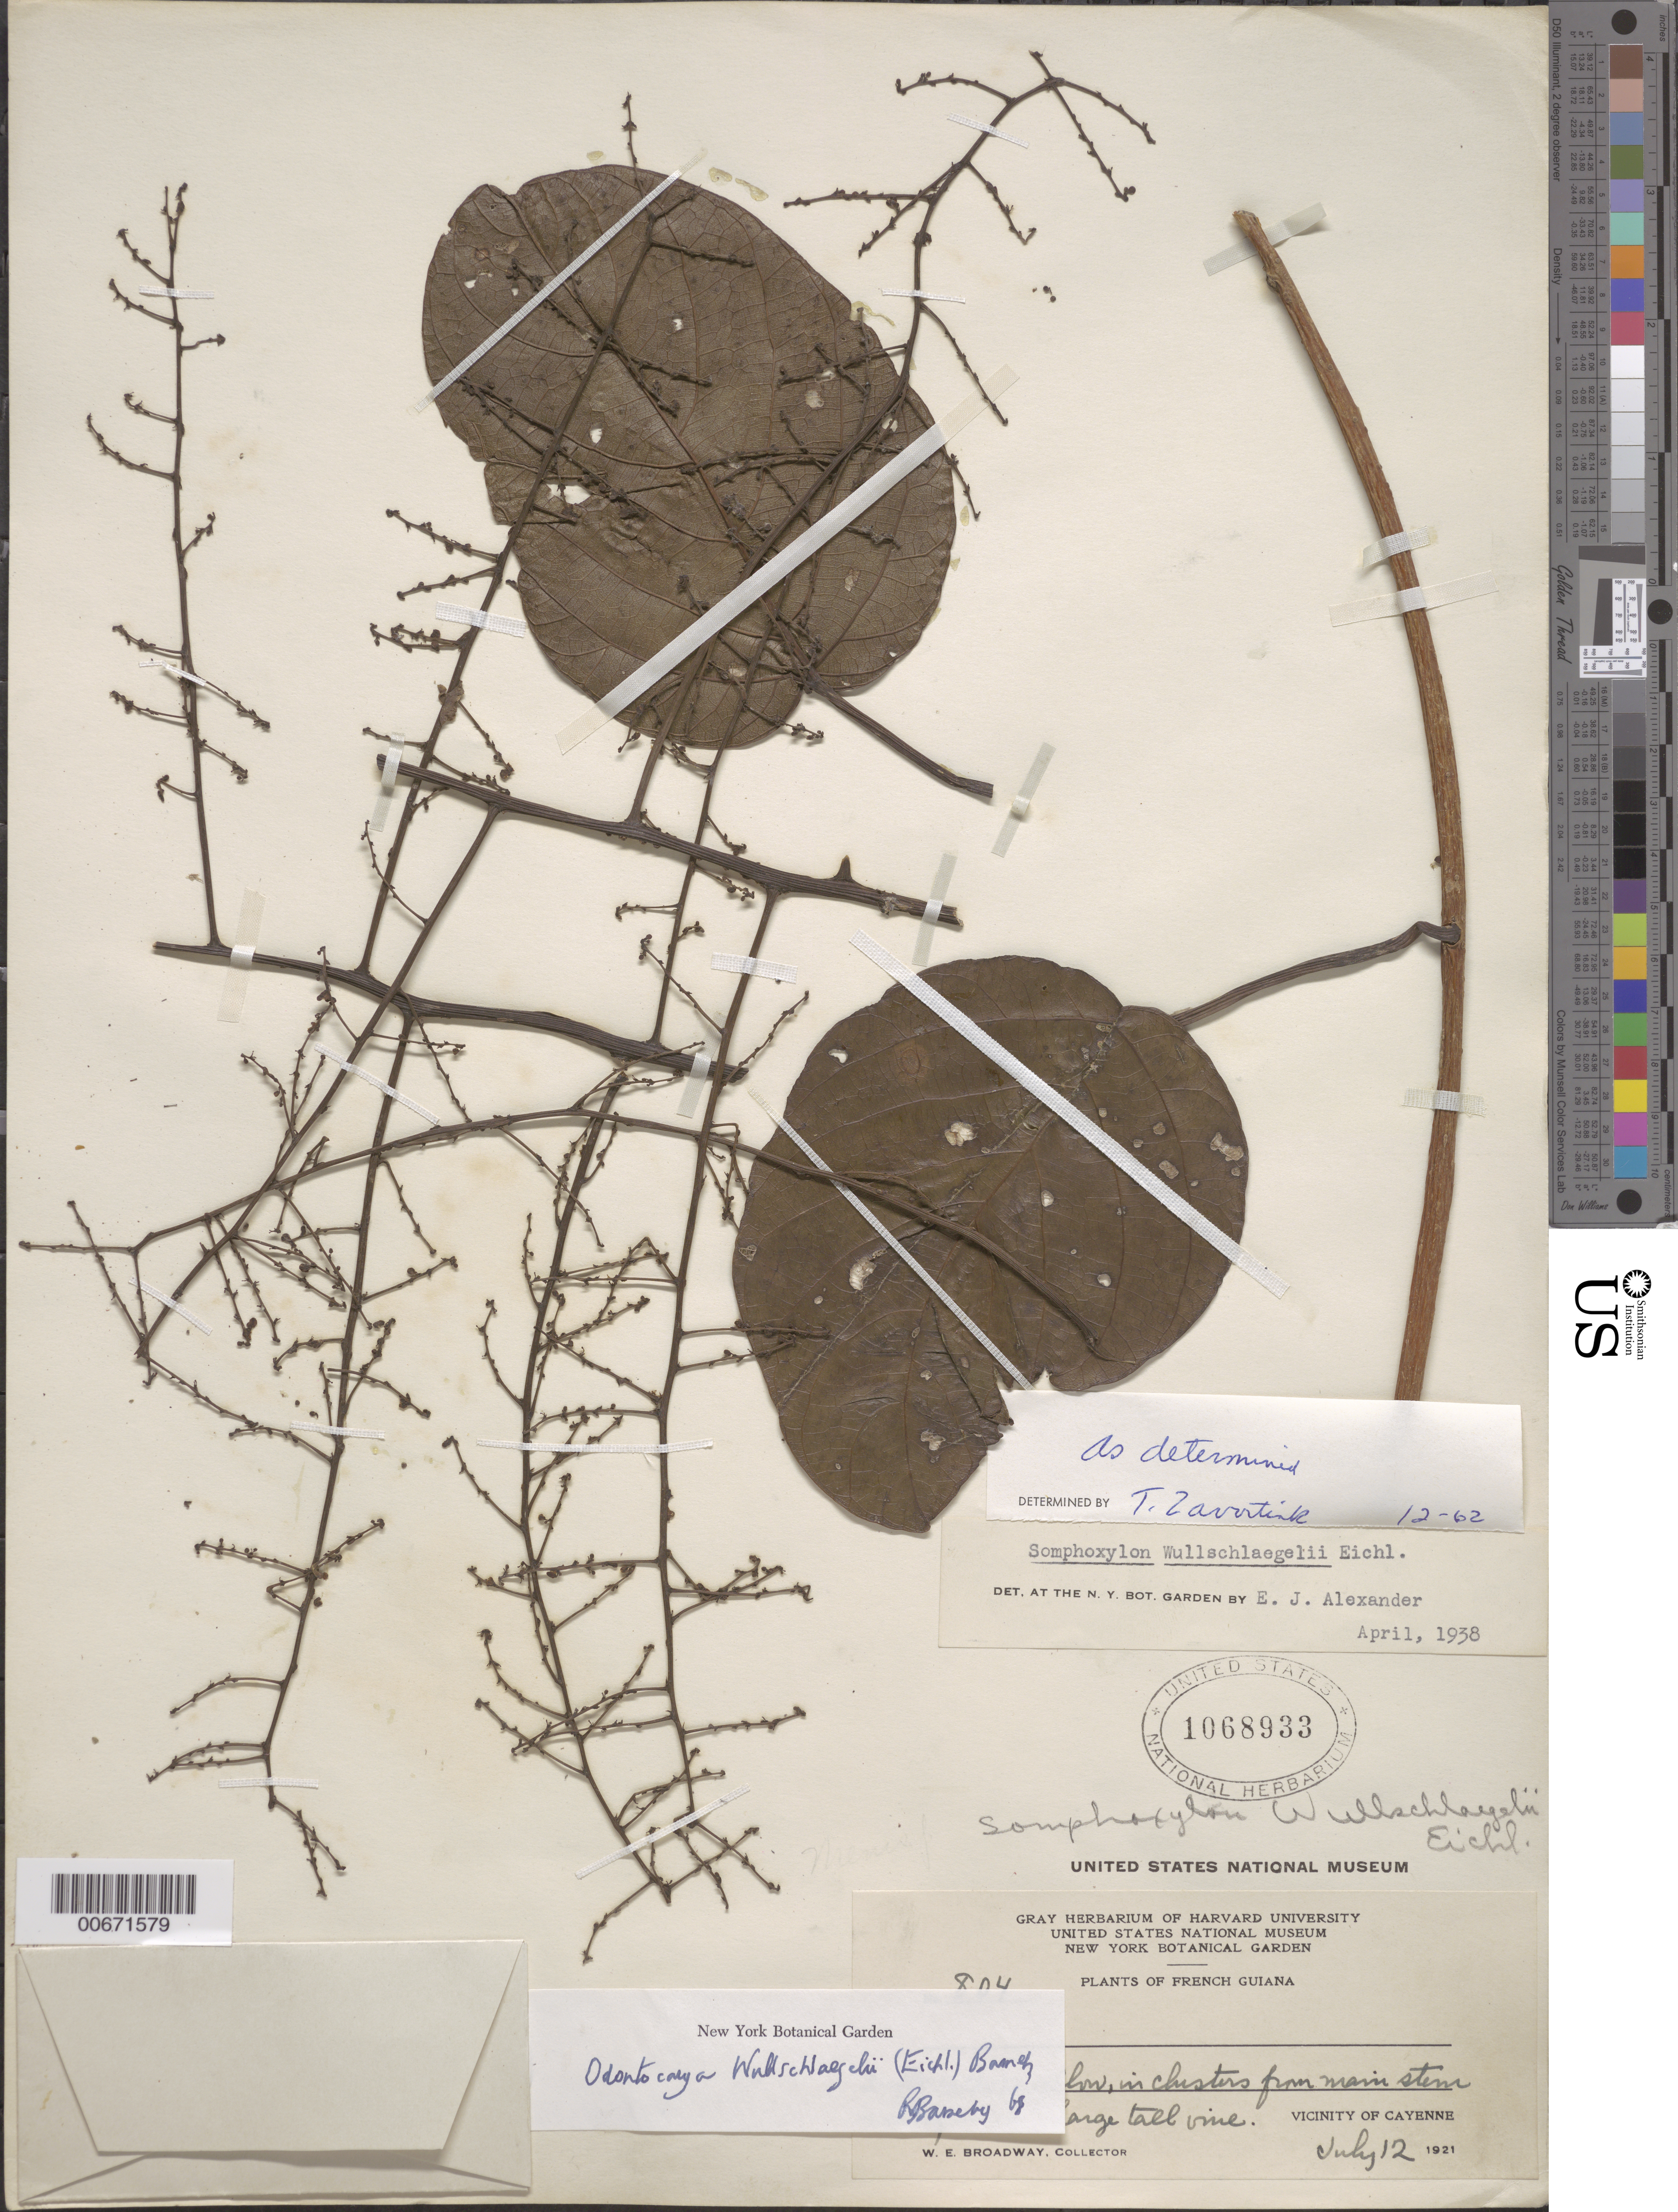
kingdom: Plantae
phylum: Tracheophyta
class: Magnoliopsida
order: Ranunculales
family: Menispermaceae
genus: Odontocarya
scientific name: Odontocarya wullschlaegelii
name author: (Eichler) Barneby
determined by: Barneby, Rupert C., (NY)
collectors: W. E. Broadway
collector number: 804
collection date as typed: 12-Jul-21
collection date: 1921-07-12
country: French Guiana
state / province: Cayenne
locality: Cayenne, vic., Reservoir Hill, Matabon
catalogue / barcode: US 1068933